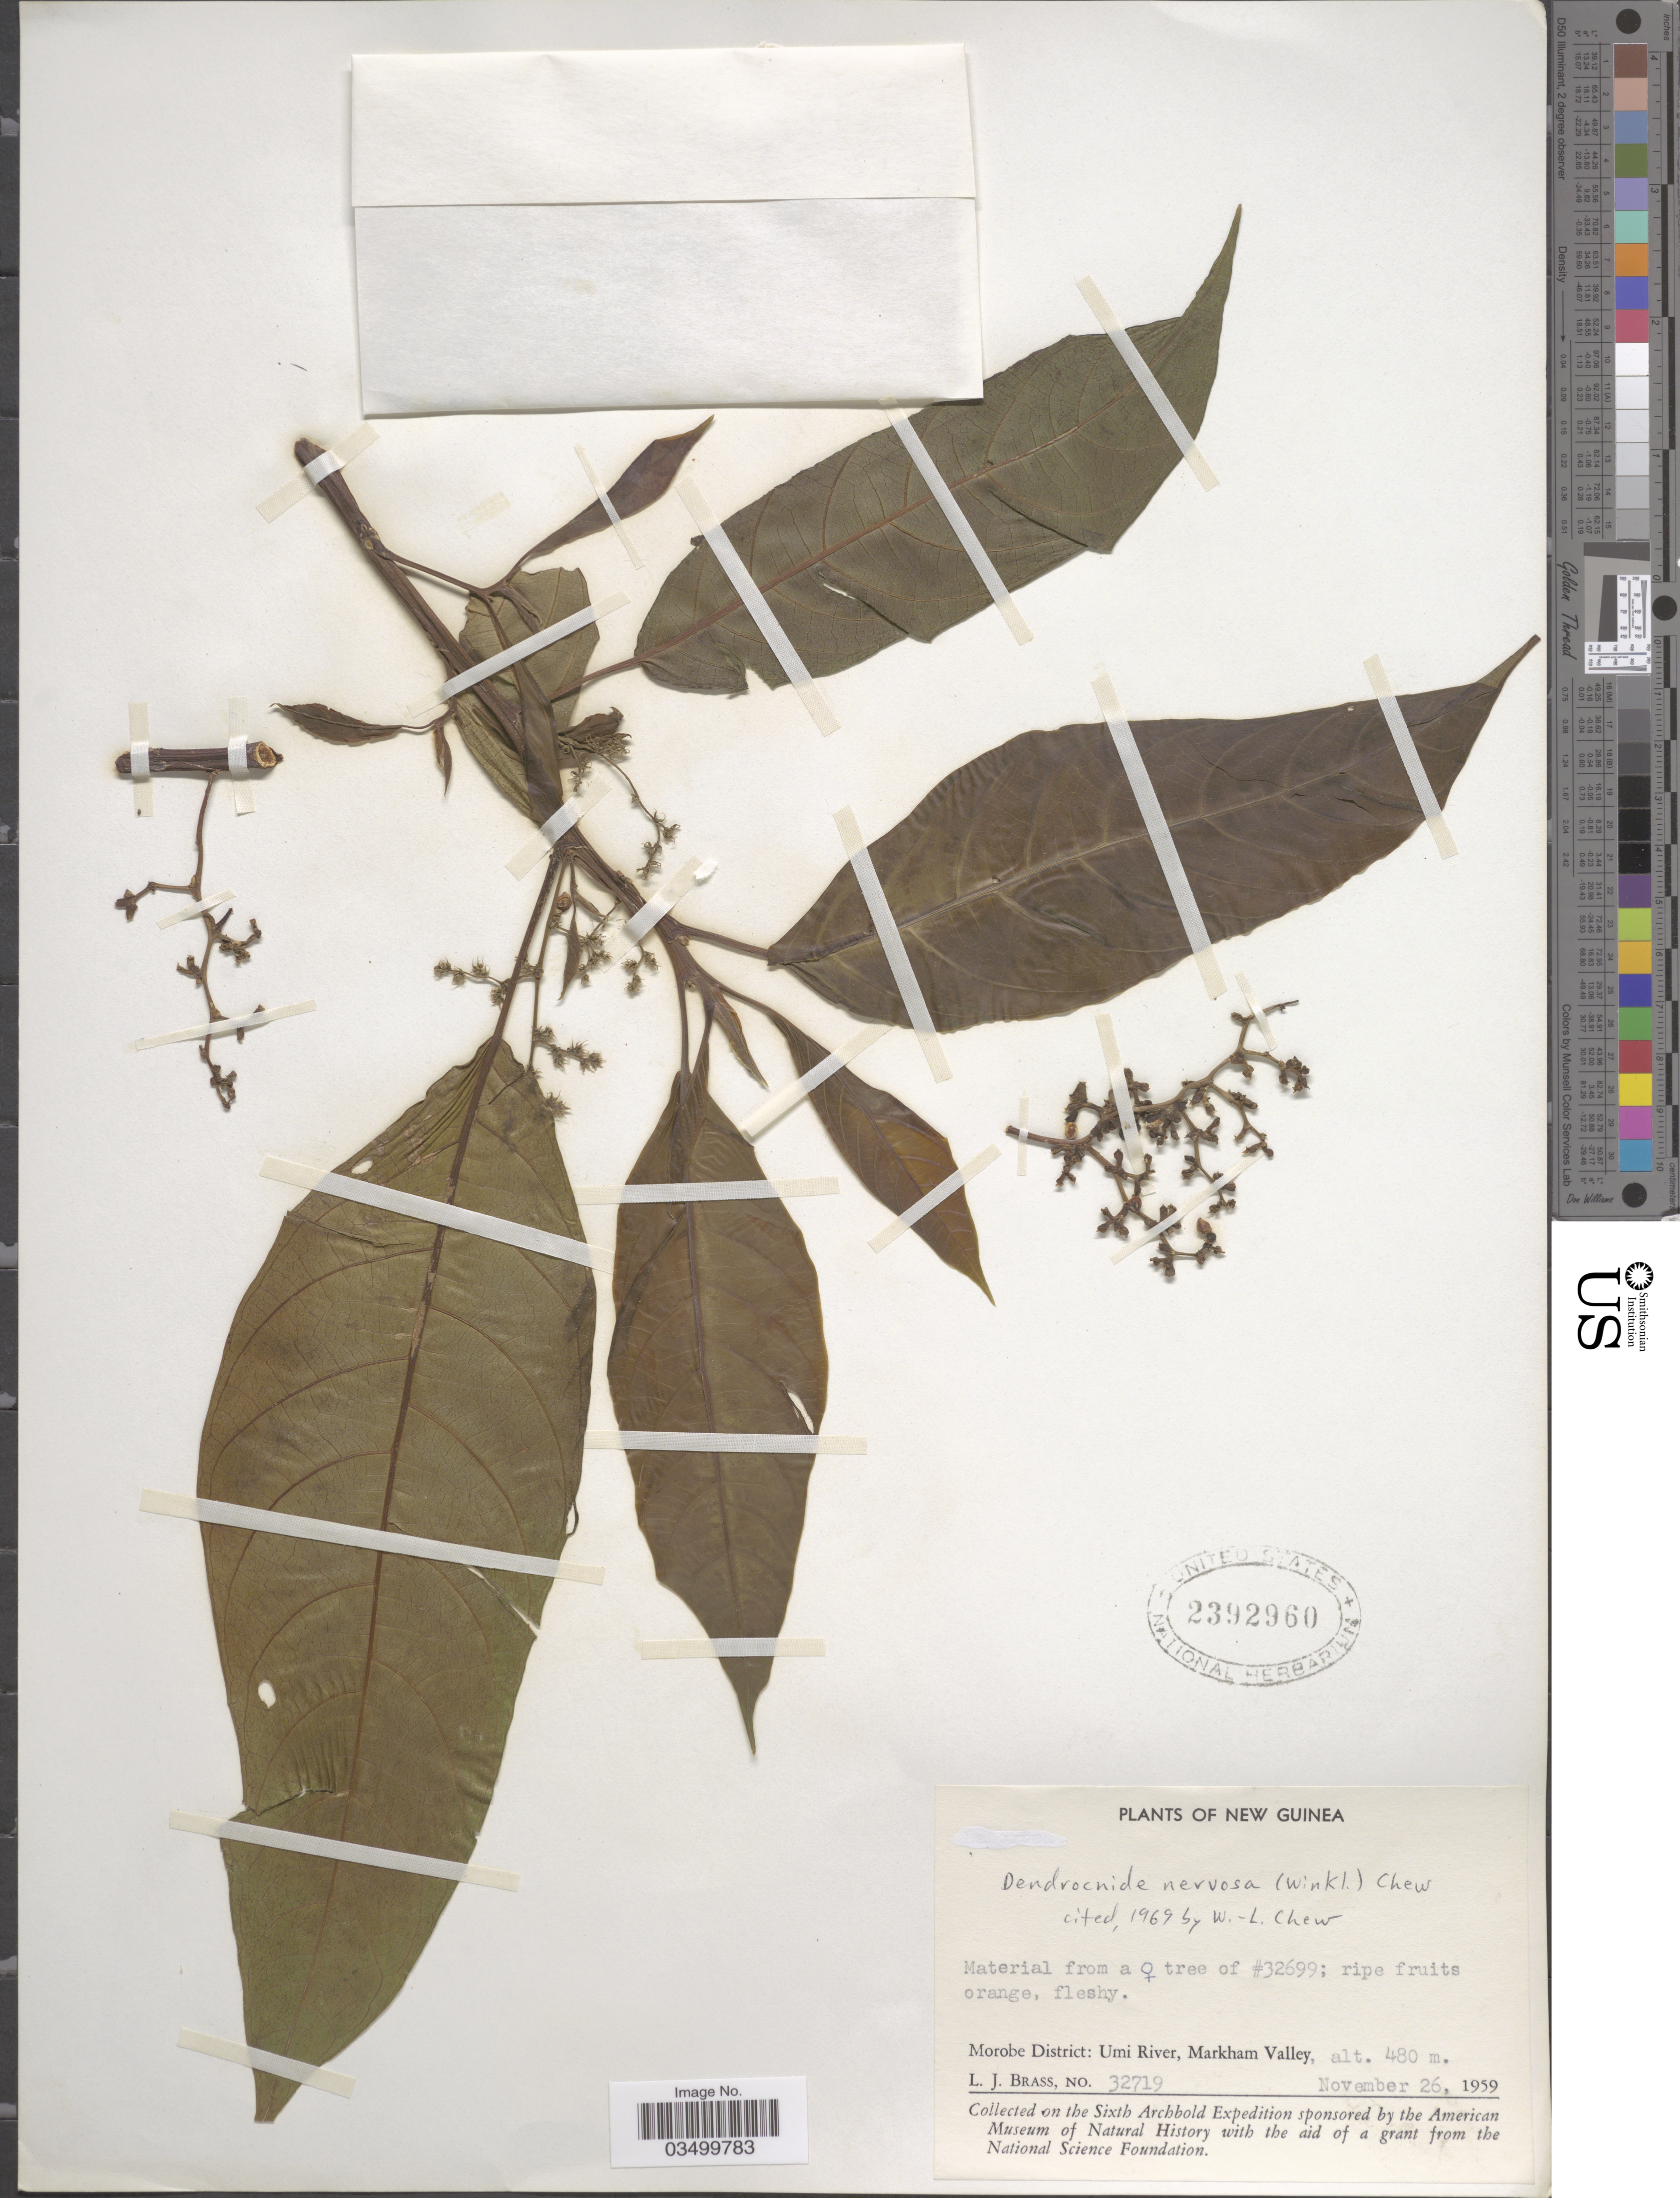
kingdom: Plantae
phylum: Tracheophyta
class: Magnoliopsida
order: Rosales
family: Urticaceae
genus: Dendrocnide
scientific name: Dendrocnide nervosa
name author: Chew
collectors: L. J. Brass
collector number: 32719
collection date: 1959-11-26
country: Papua New Guinea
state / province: Morobe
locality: New Guinea. Morobe District: Umi River, Markham Valley.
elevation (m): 480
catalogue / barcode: US 2392960